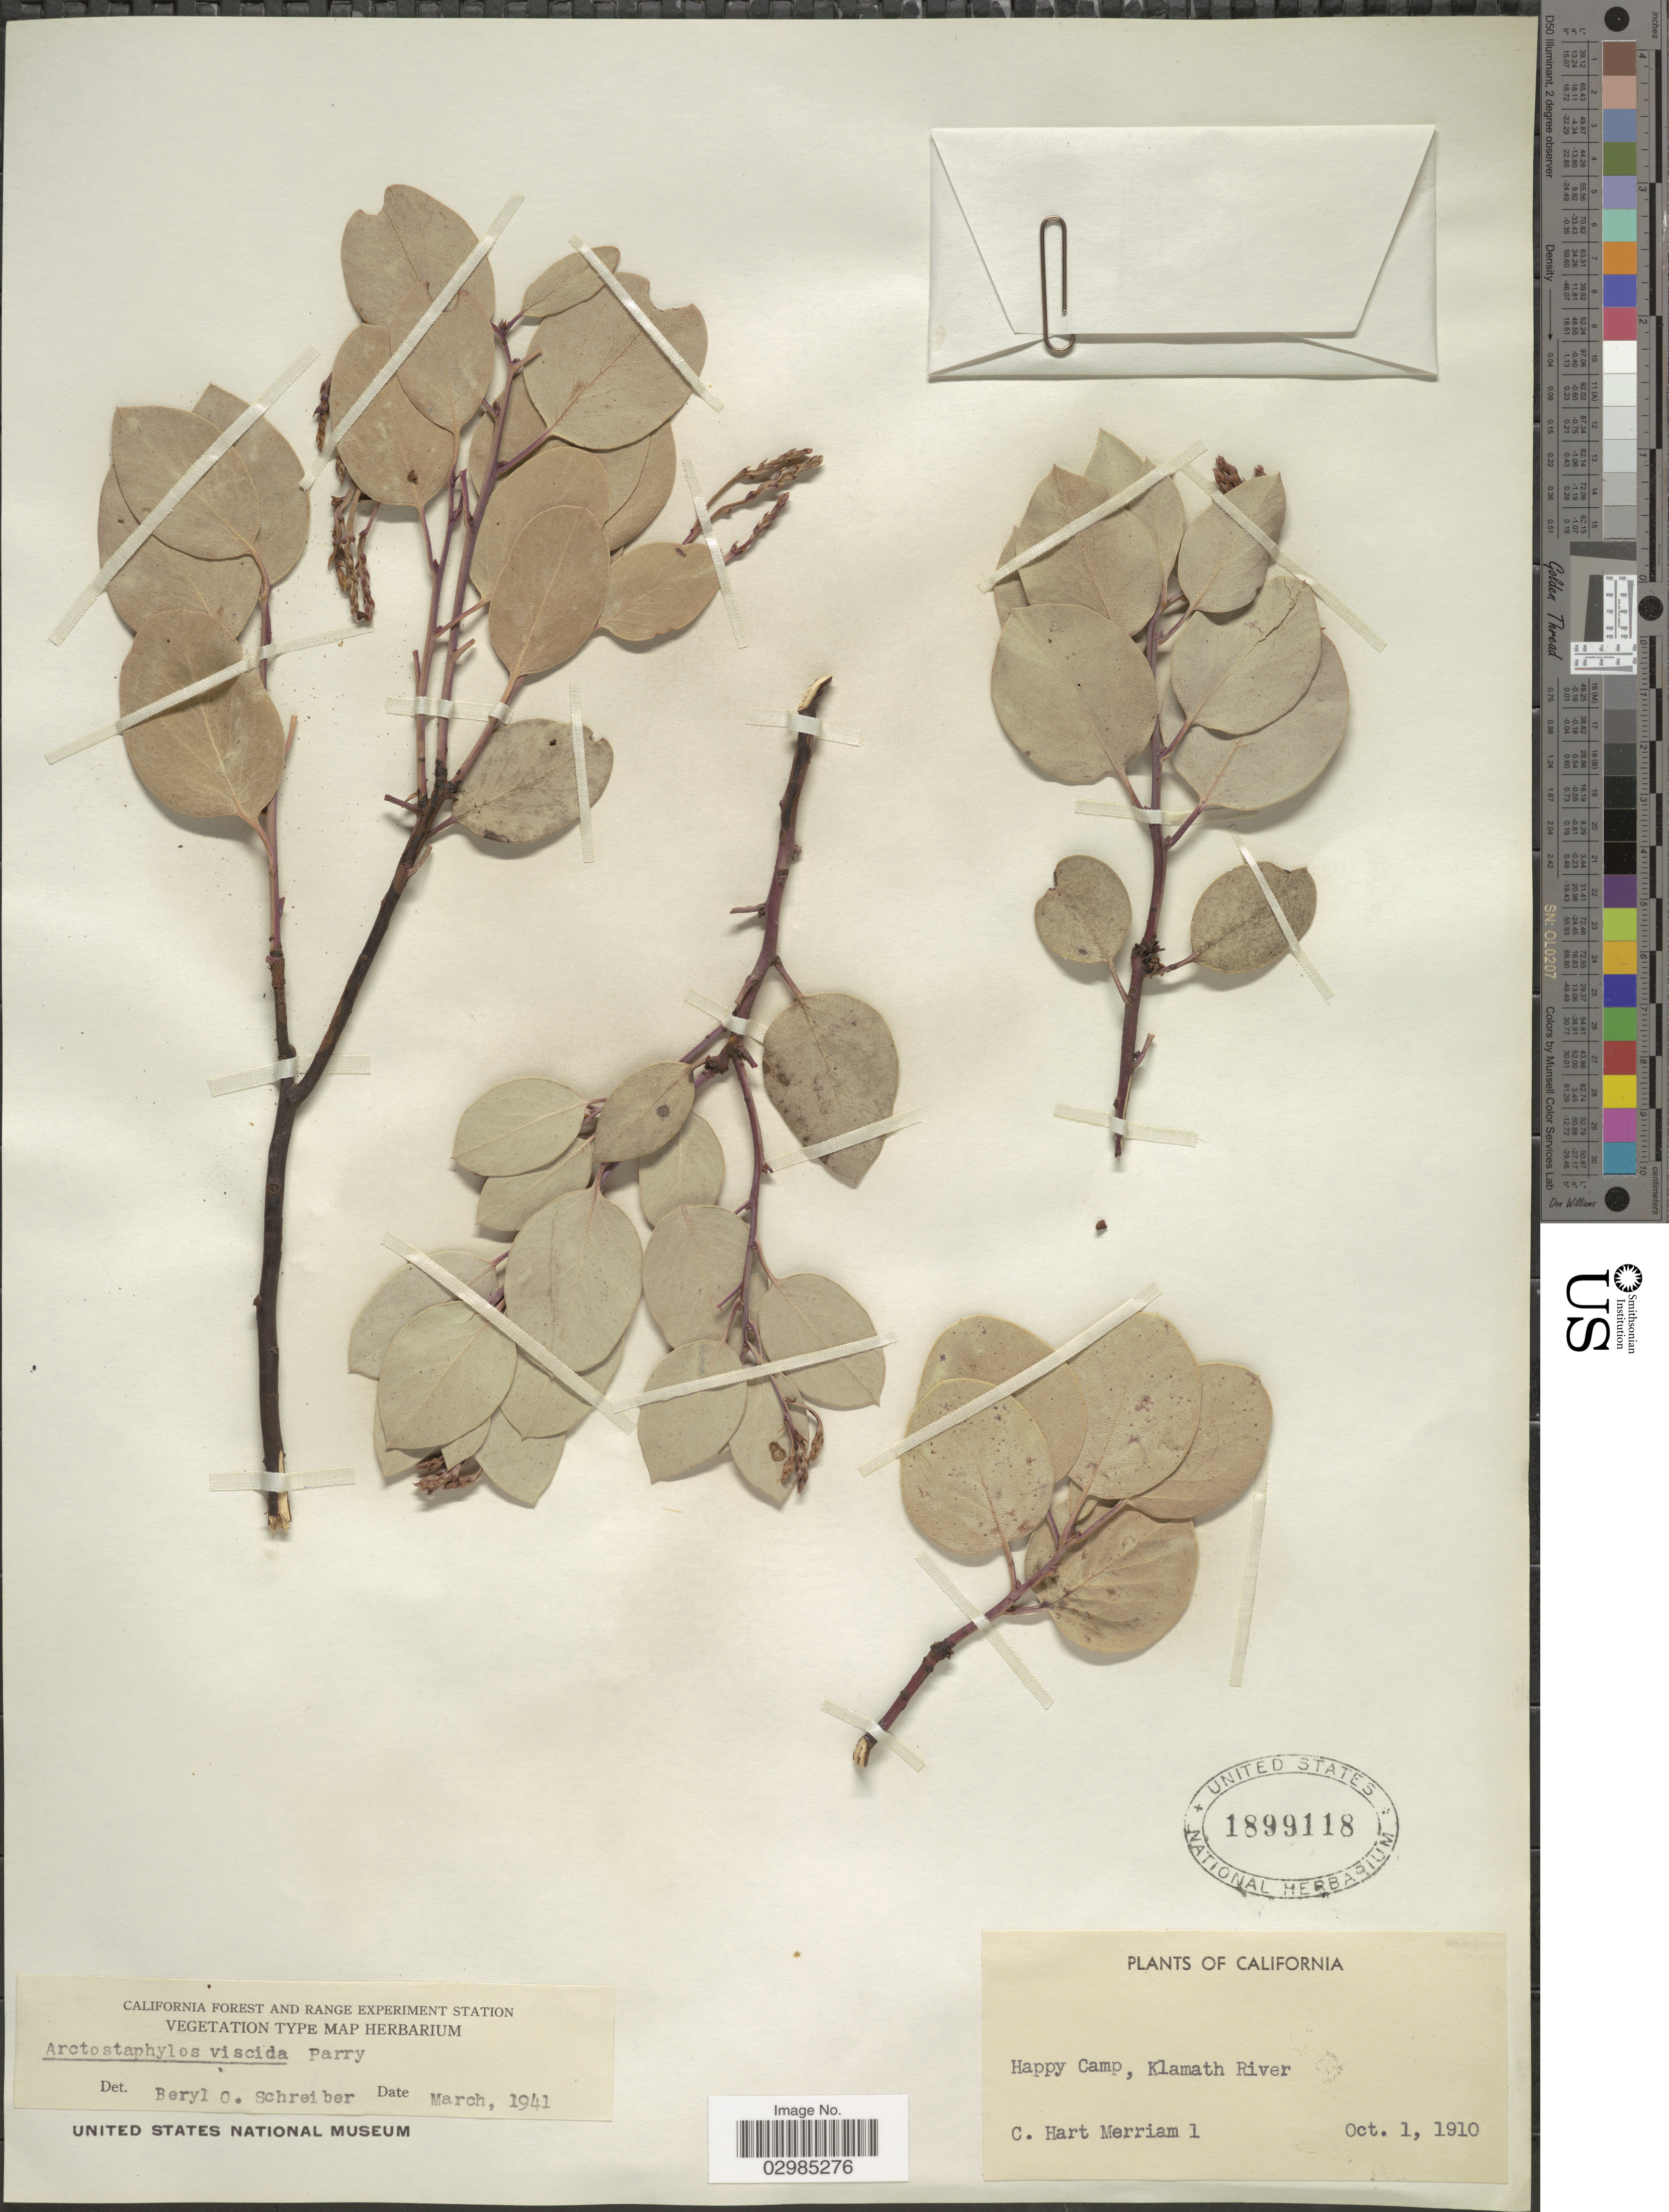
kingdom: Plantae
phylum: Tracheophyta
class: Magnoliopsida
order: Ericales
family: Ericaceae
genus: Arctostaphylos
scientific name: Arctostaphylos viscida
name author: Parry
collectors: C. Merriam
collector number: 1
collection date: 1910-10-01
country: United States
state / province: California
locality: Happy Camp, Klamath River.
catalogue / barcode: US 1899118